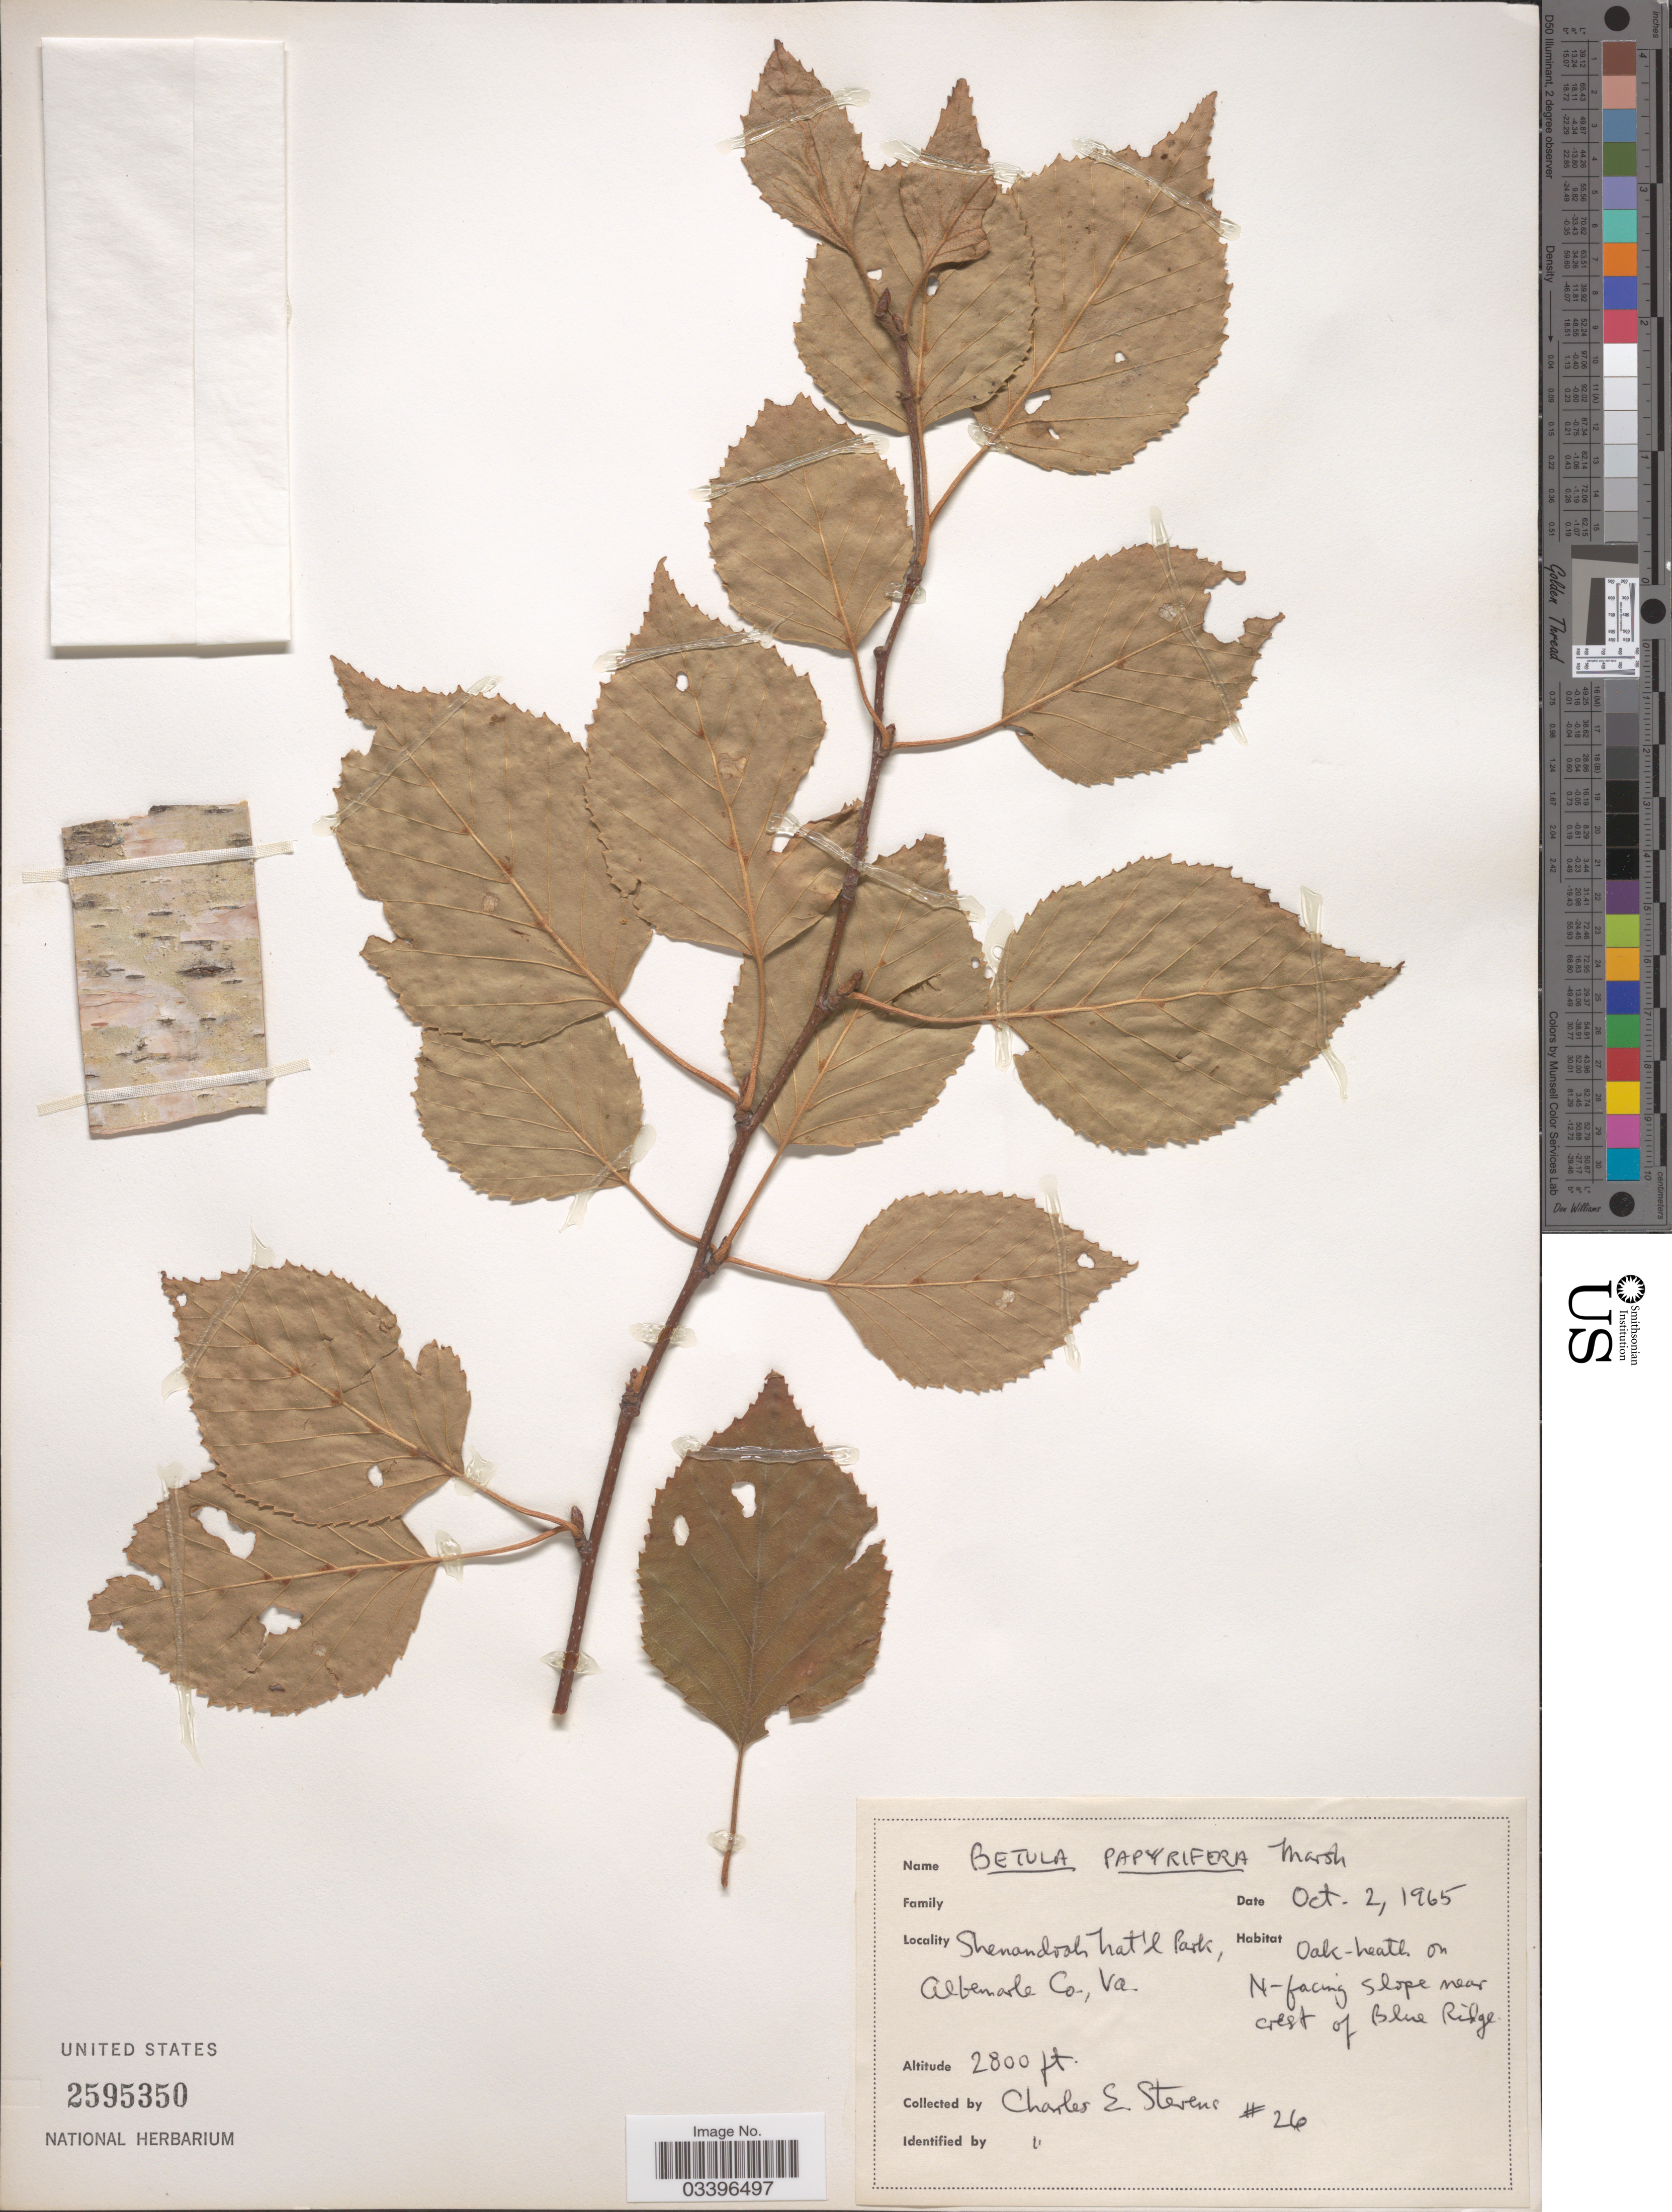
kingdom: Plantae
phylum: Tracheophyta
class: Magnoliopsida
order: Fagales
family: Betulaceae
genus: Betula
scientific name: Betula papyrifera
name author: Marshall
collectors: C. Stevens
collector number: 26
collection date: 1965-10-02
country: United States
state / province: Virginia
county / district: Albemarle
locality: Shenandoah Nat'l Park, Albemarle Co. N-facing slope near crest of Blue Ridge.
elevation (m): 853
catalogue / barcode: US 2595350